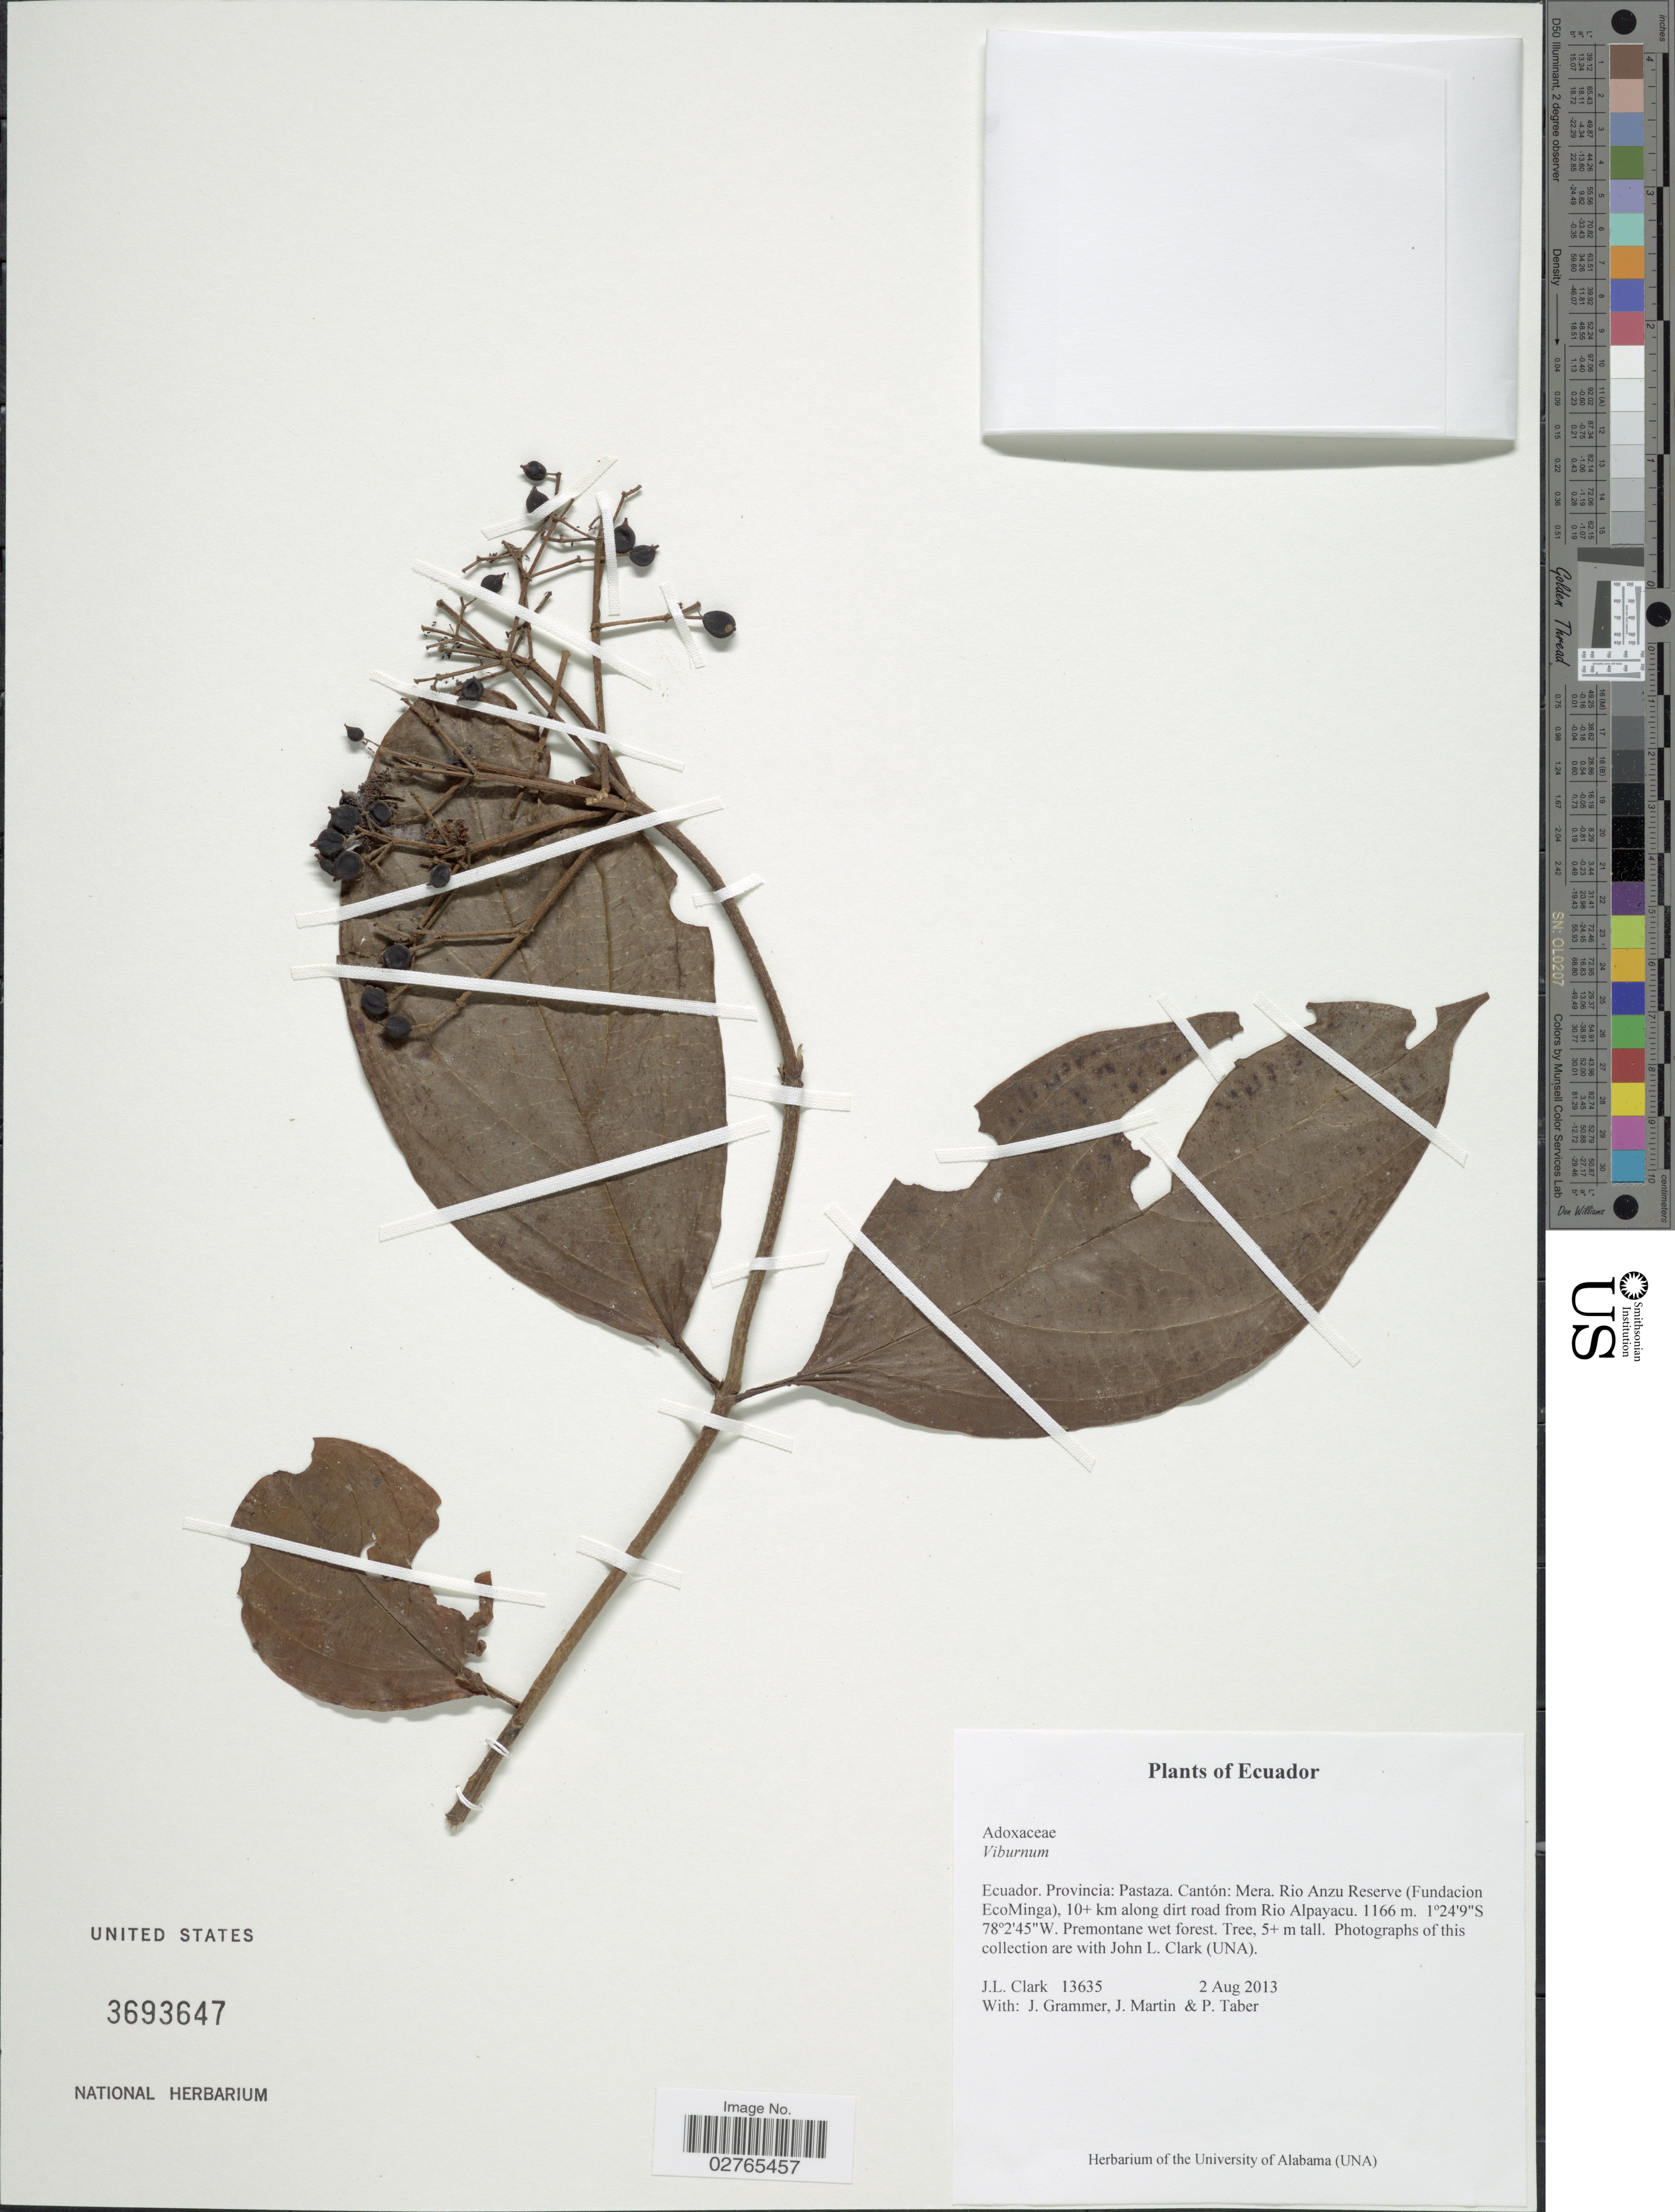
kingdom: Plantae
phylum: Tracheophyta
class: Magnoliopsida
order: Dipsacales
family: Viburnaceae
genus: Viburnum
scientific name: Viburnum sp.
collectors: J. L. Clark, J. Grammer, J. Martin & P. Taber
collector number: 13635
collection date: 2013-08-02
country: Ecuador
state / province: Pastaza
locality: Cantón: Mera. Rio Anzu Reserve (Fundacion EcoMinga), 10+ km along dirt road from Rio Alpayacu.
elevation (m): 1166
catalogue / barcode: US 3693647